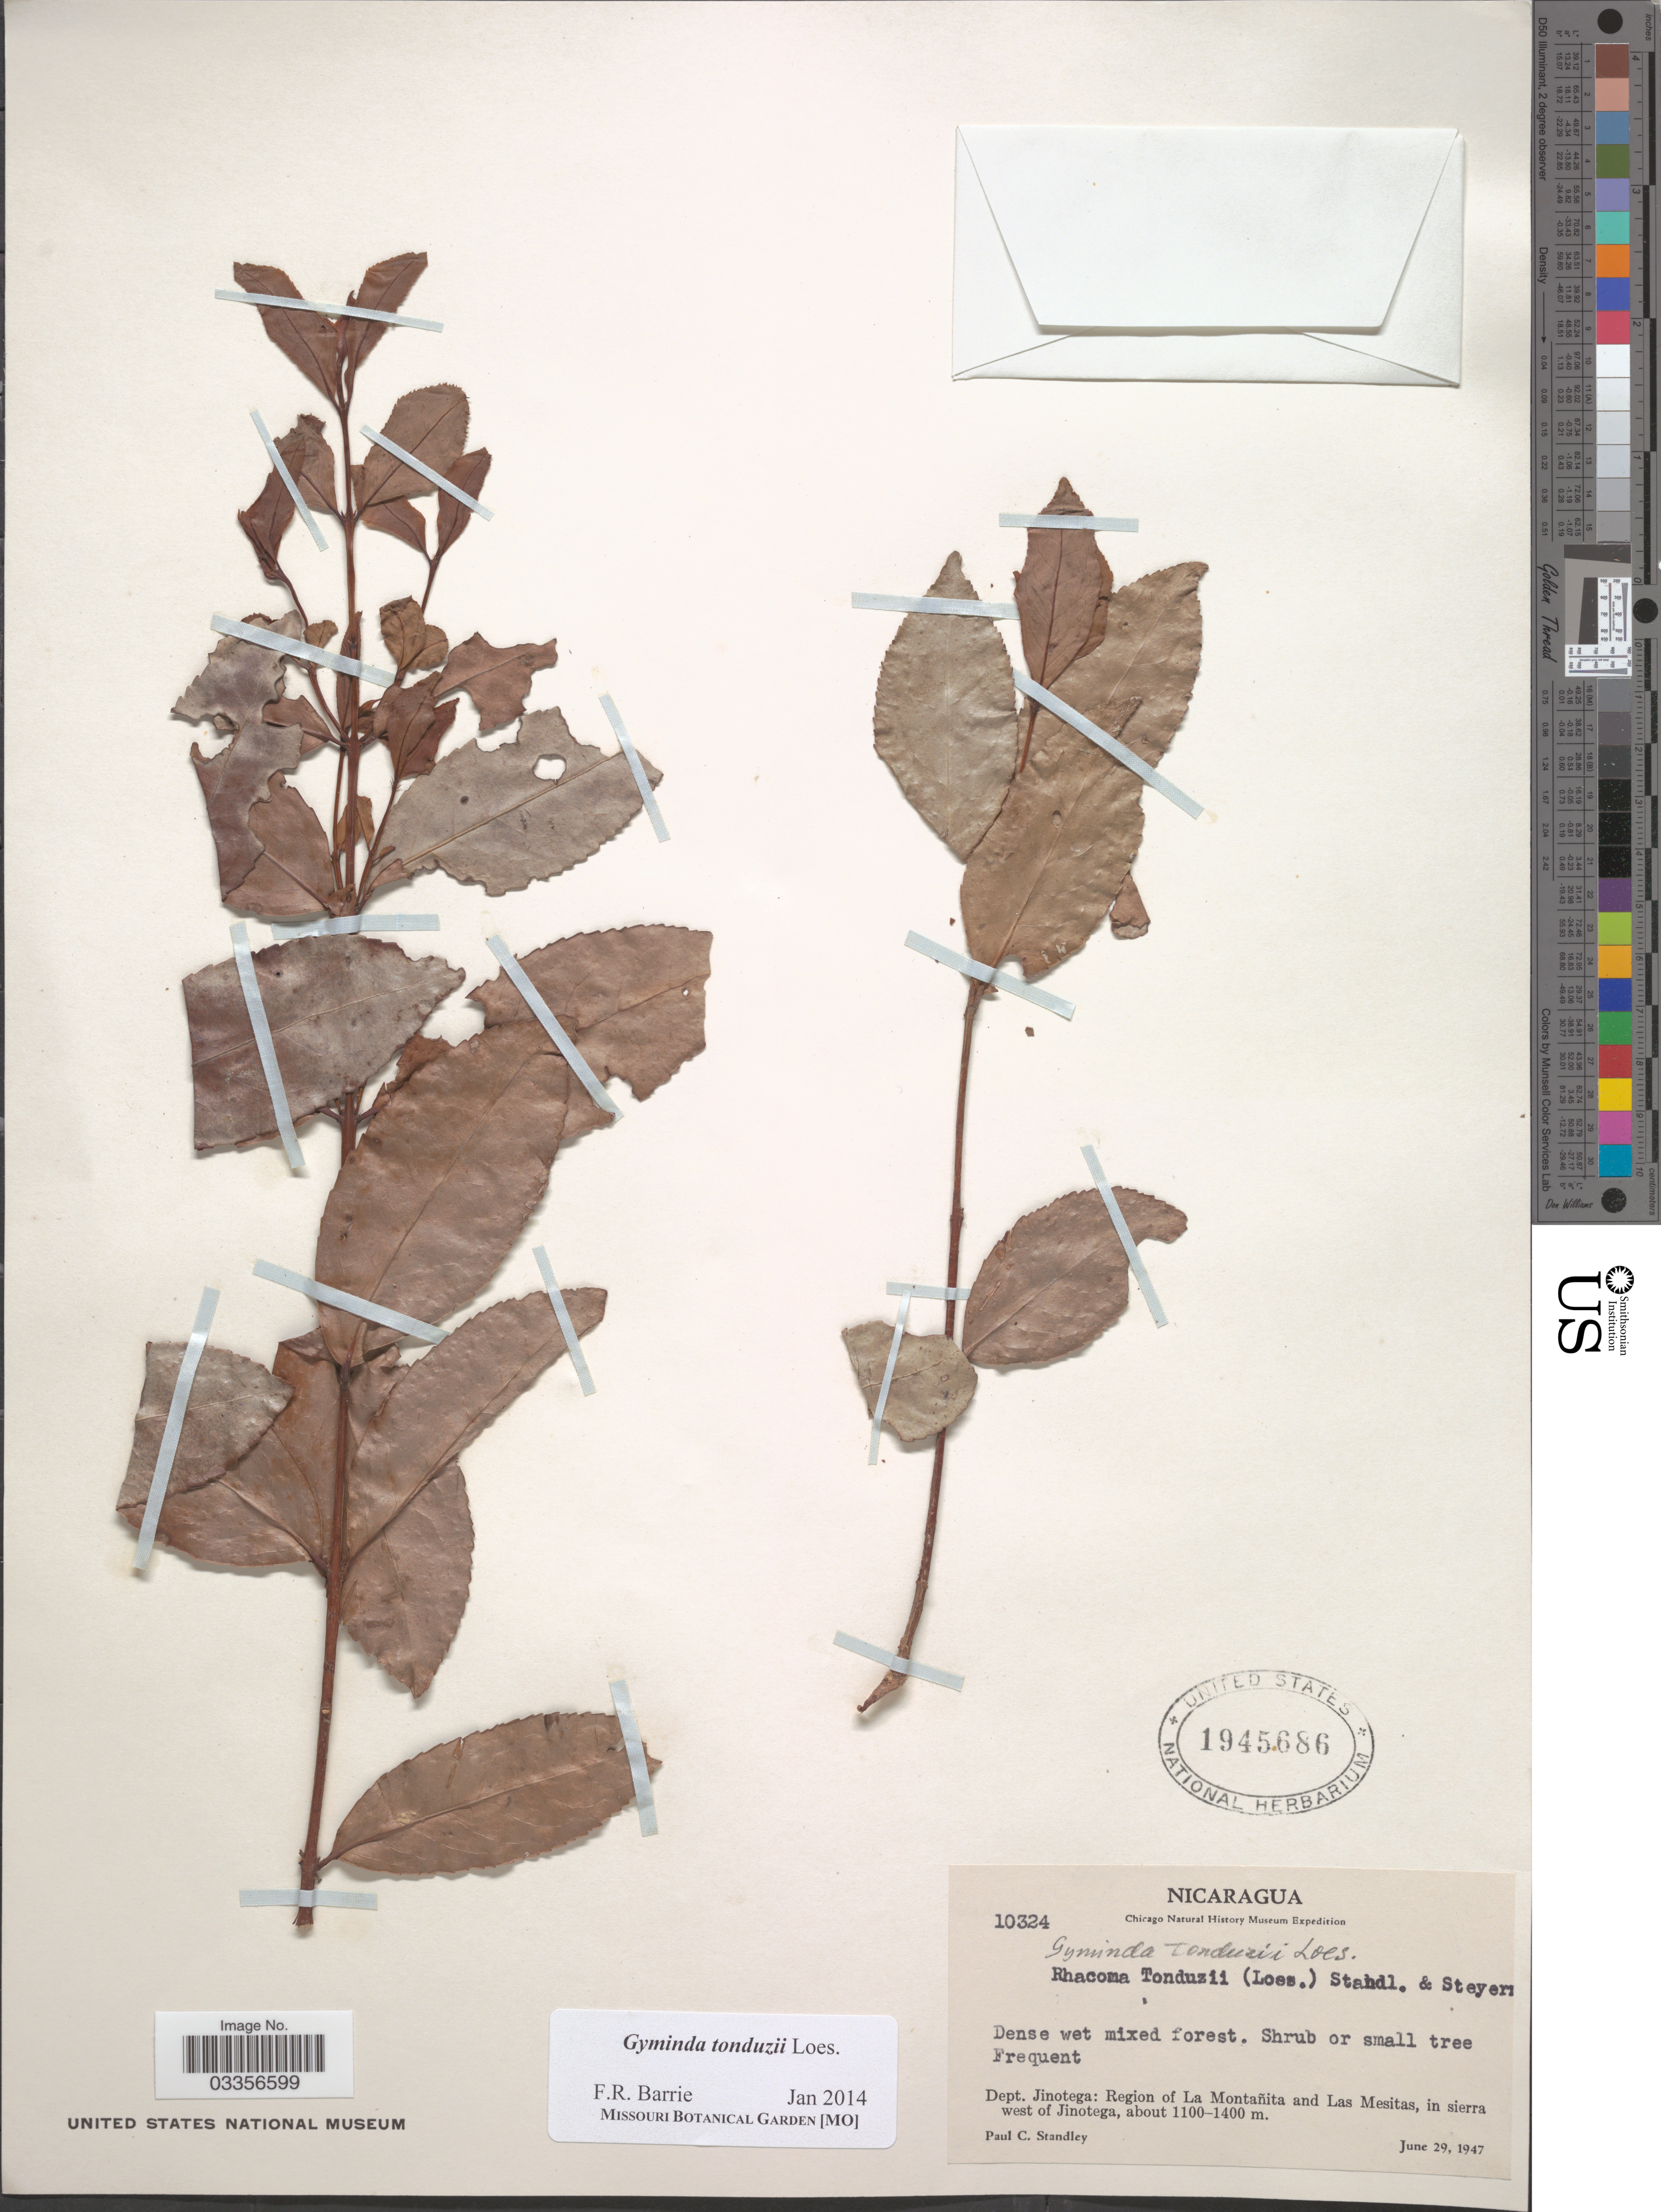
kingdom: Plantae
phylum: Tracheophyta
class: Magnoliopsida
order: Celastrales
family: Celastraceae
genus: Gyminda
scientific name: Gyminda tonduzii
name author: Loes.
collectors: P. C. Standley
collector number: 10324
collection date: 1947-06-29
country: Nicaragua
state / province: Jinotega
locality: Dept. Jinotega: Region of La Montañita and Las Mesitas, in sierra west of Jinotega.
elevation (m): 1100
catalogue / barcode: US 1945686